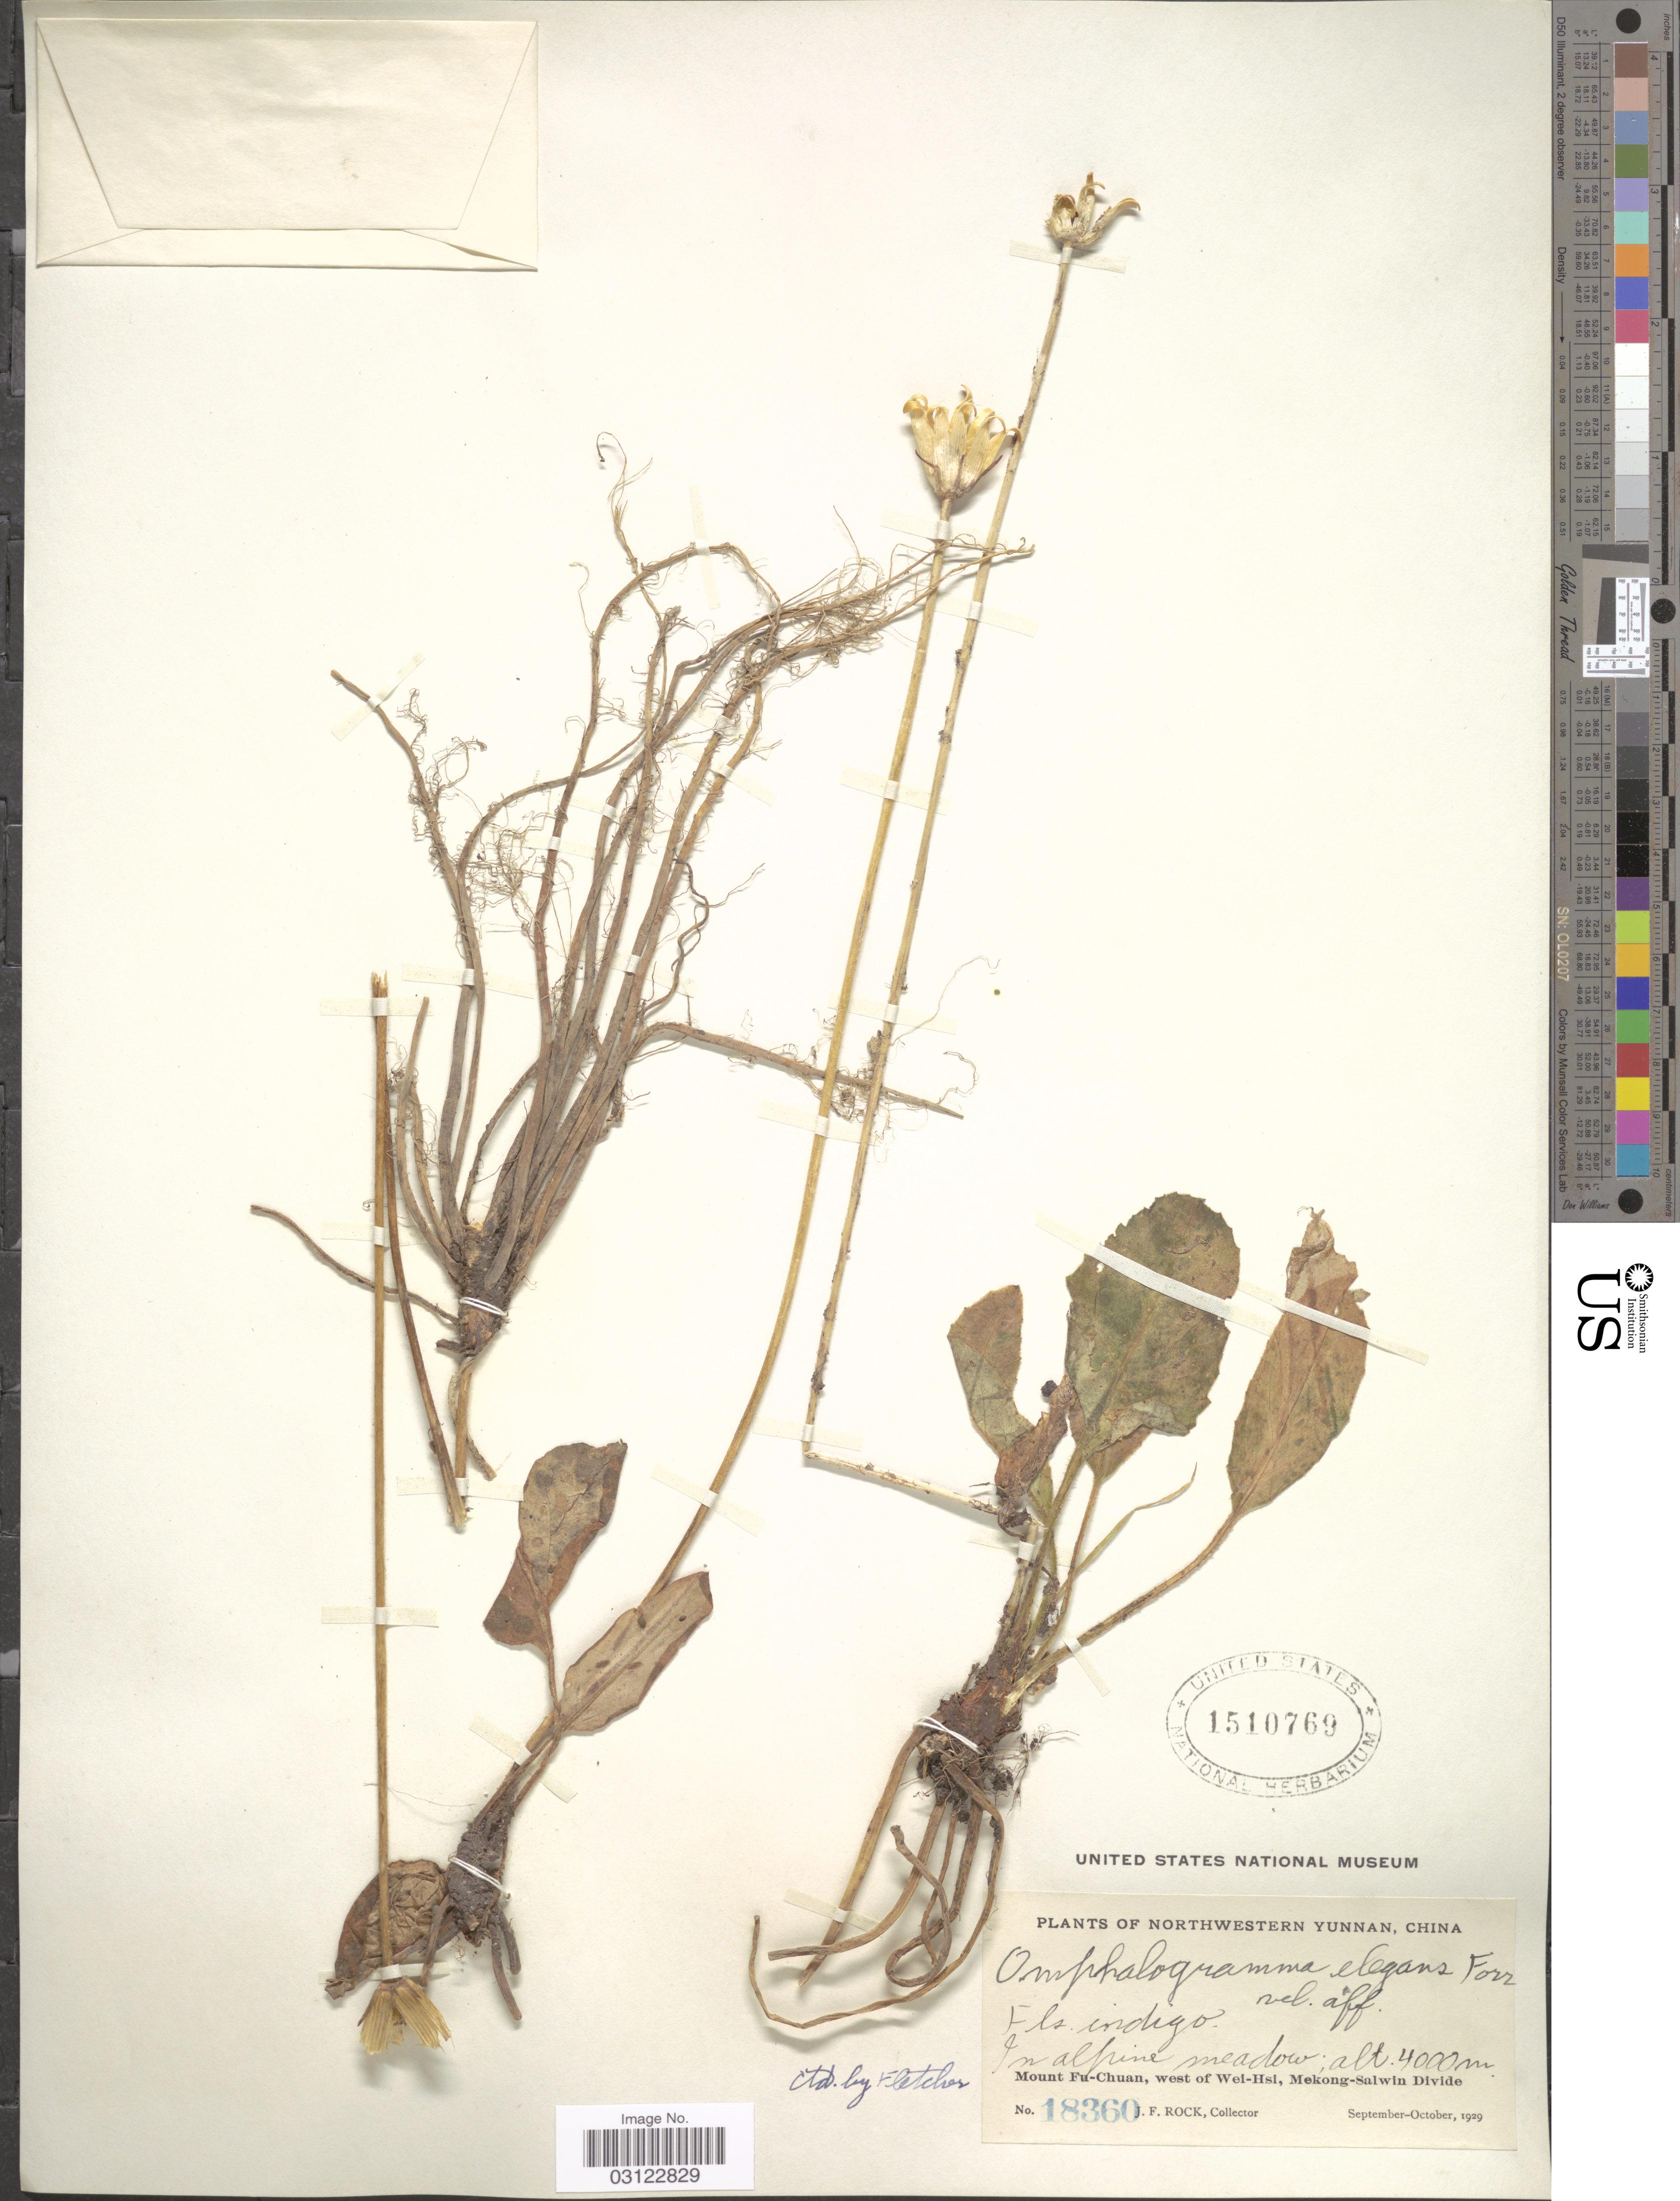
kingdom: Plantae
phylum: Tracheophyta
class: Magnoliopsida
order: Ericales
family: Primulaceae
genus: Omphalogramma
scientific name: Omphalogramma elegans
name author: Forrest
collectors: J. Rock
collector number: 18360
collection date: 1929-09/1929-10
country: China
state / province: Yunnan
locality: Northwestern Yunnan. In alpine meadow. Mount Fu-Chuan, west of Wei-Hsi, Mekong-Salwin Divide.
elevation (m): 4000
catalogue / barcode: US 1510769